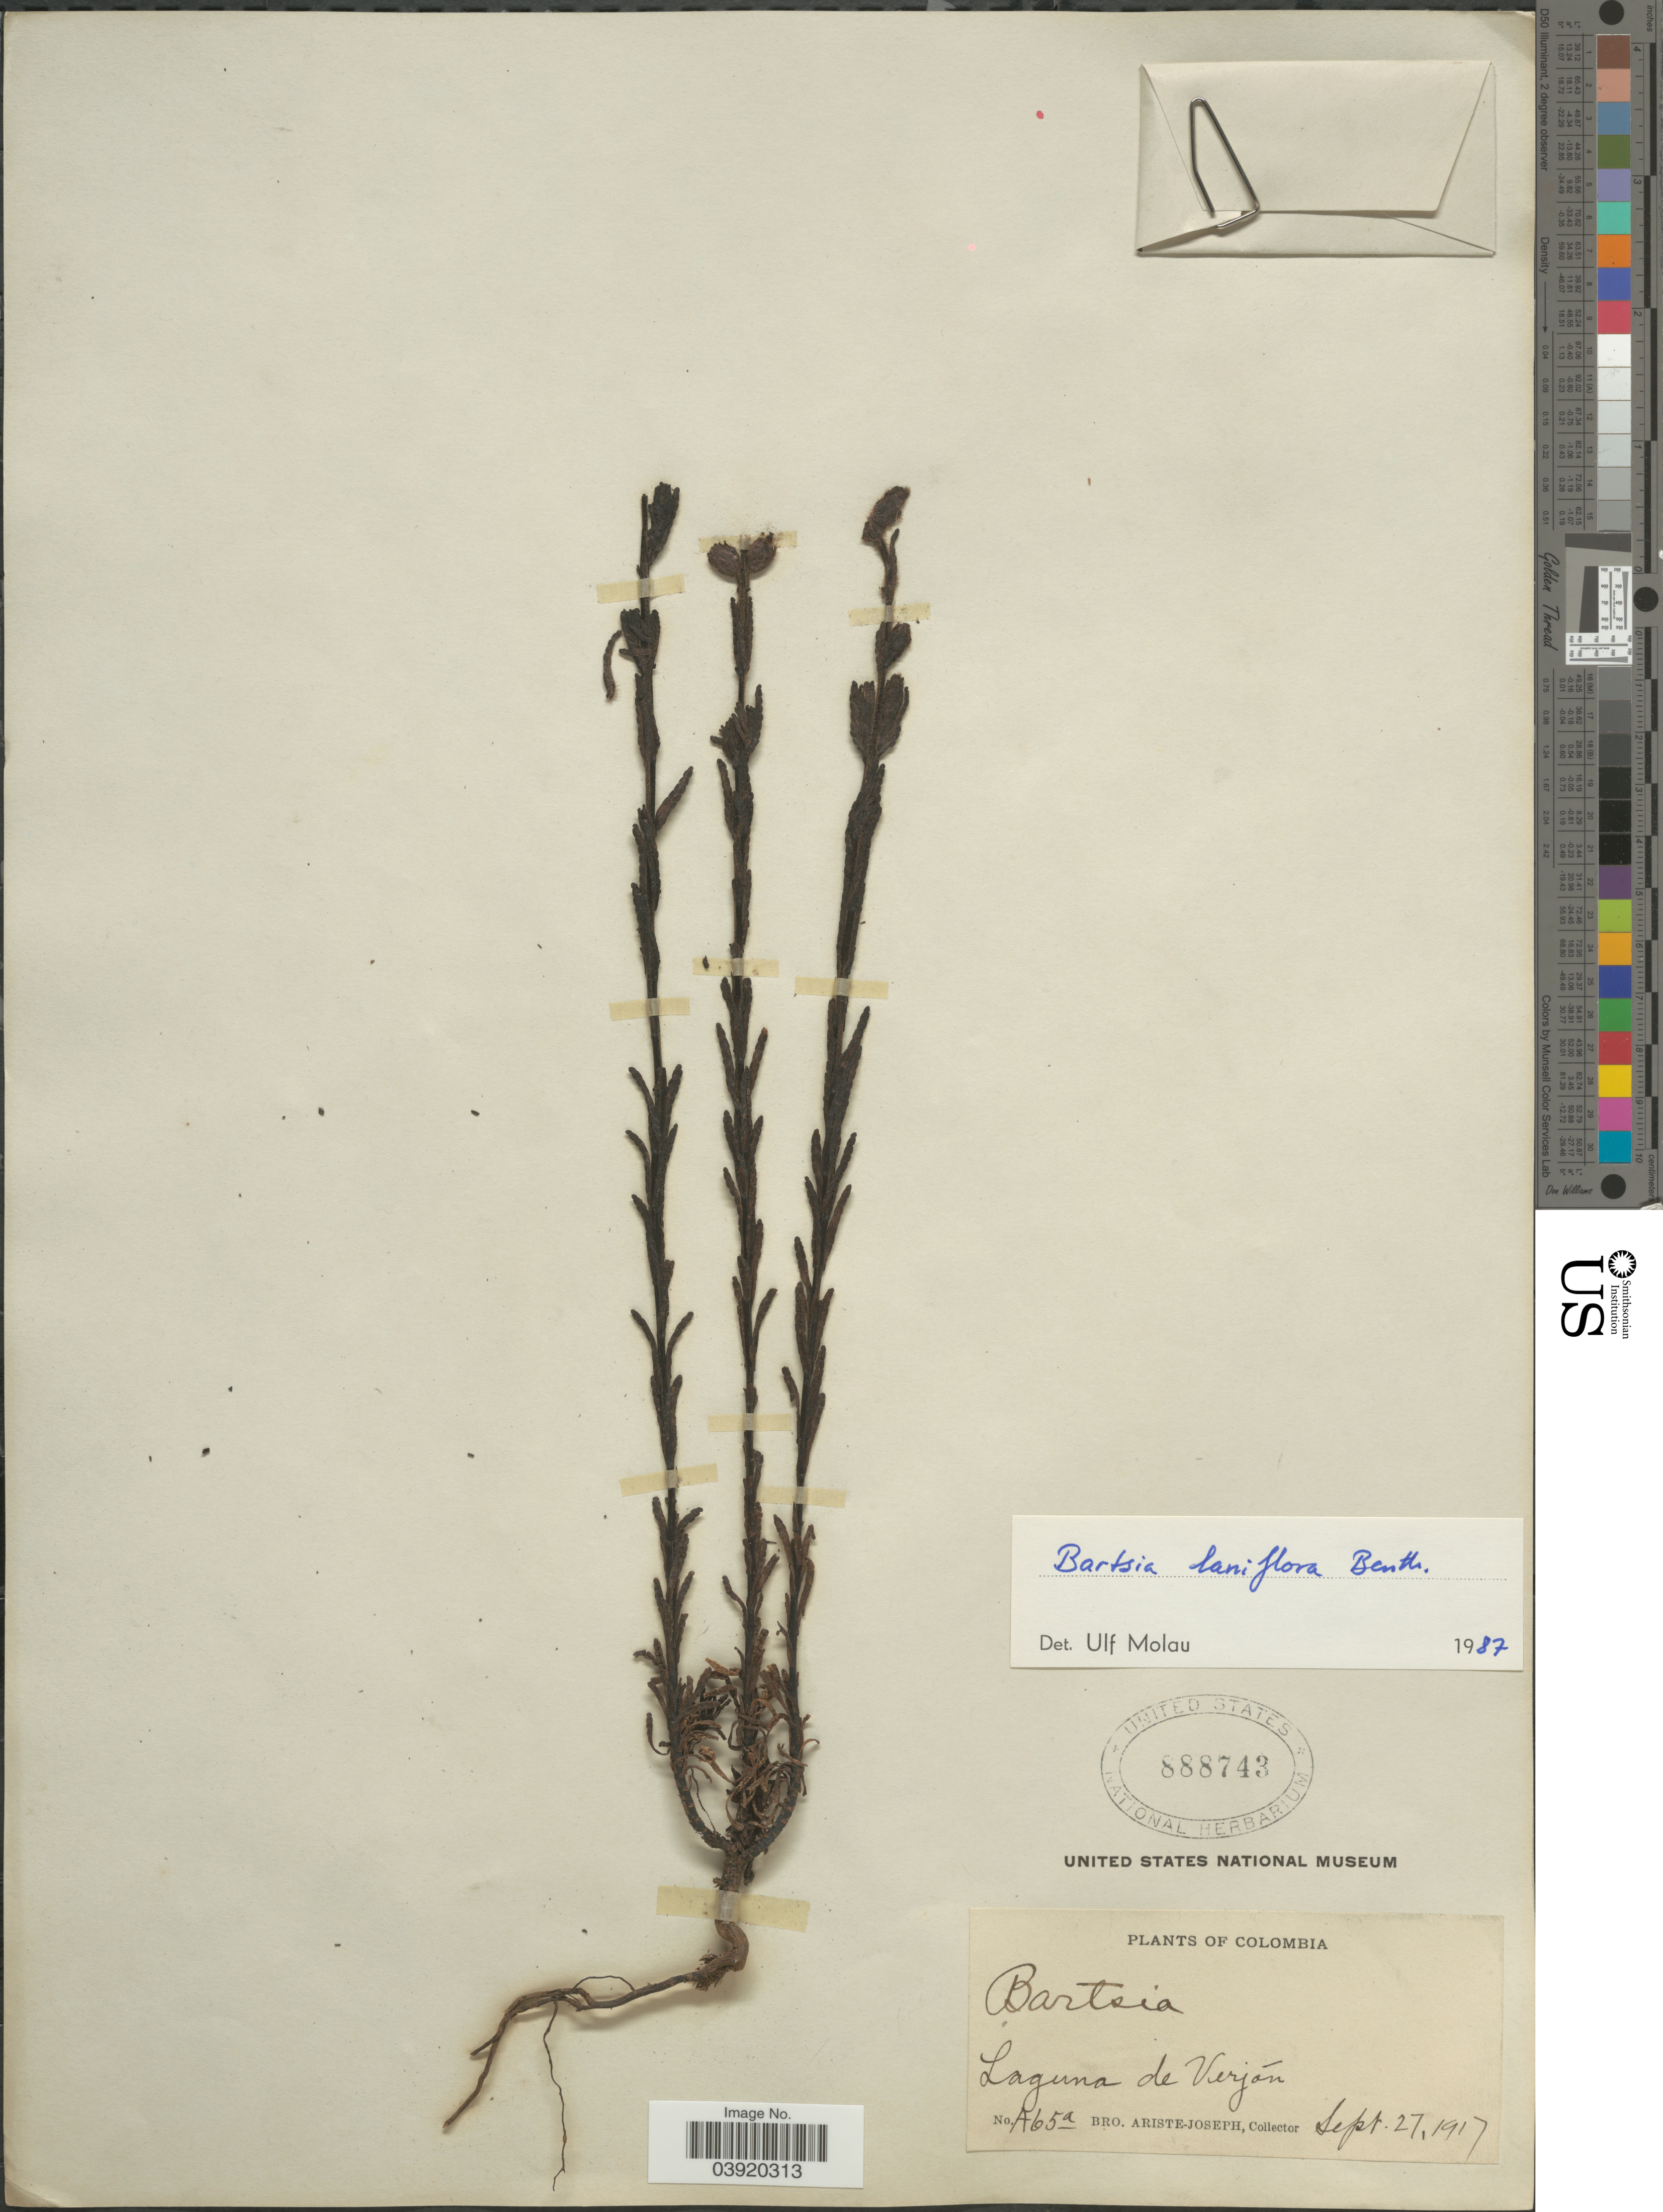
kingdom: Plantae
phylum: Tracheophyta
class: Magnoliopsida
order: Lamiales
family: Orobanchaceae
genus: Bartsia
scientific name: Bartsia laniflora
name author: Benth.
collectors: Bro. Ariste-Joseph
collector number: A65a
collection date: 1917-09-27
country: Colombia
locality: Laguna de Verjón.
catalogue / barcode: US 888743